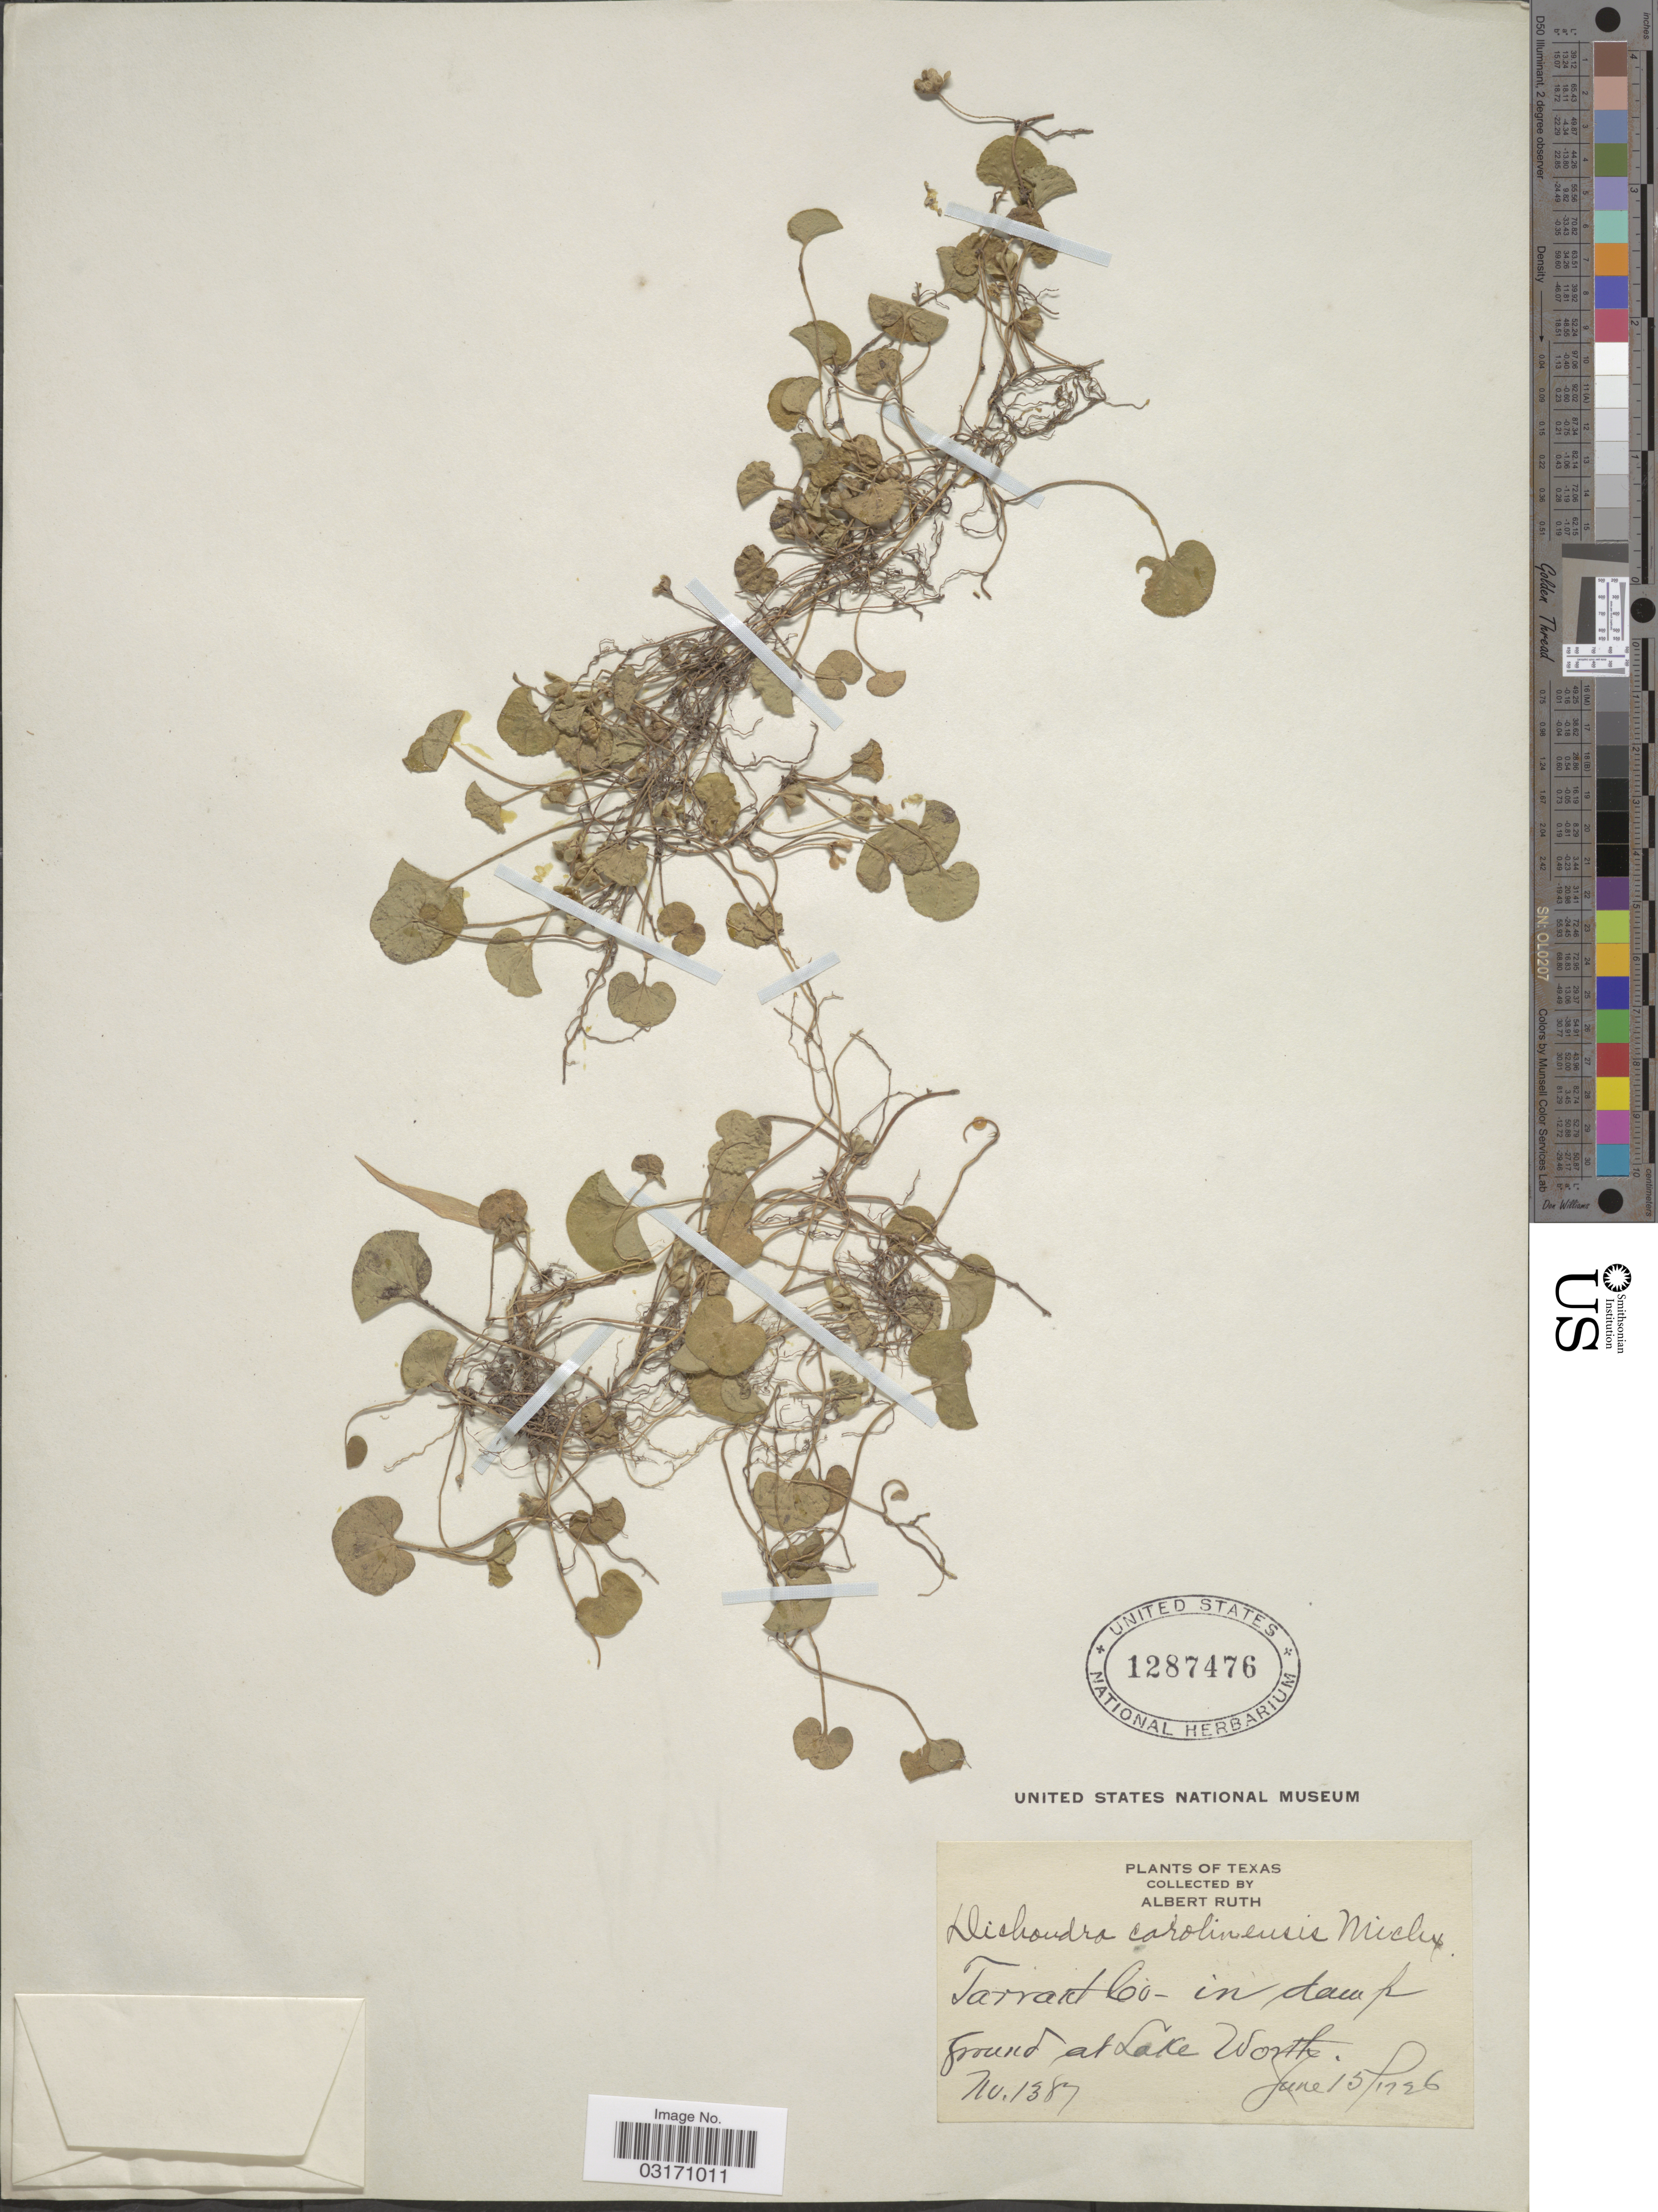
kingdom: Plantae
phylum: Tracheophyta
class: Magnoliopsida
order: Solanales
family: Convolvulaceae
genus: Dichondra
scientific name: Dichondra carolinensis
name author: Michx.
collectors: A. Ruth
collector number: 1387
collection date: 1926-06-15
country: United States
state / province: Texas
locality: Tarrant Co- in damp ground at Lake Worth.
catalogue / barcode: US 1287476